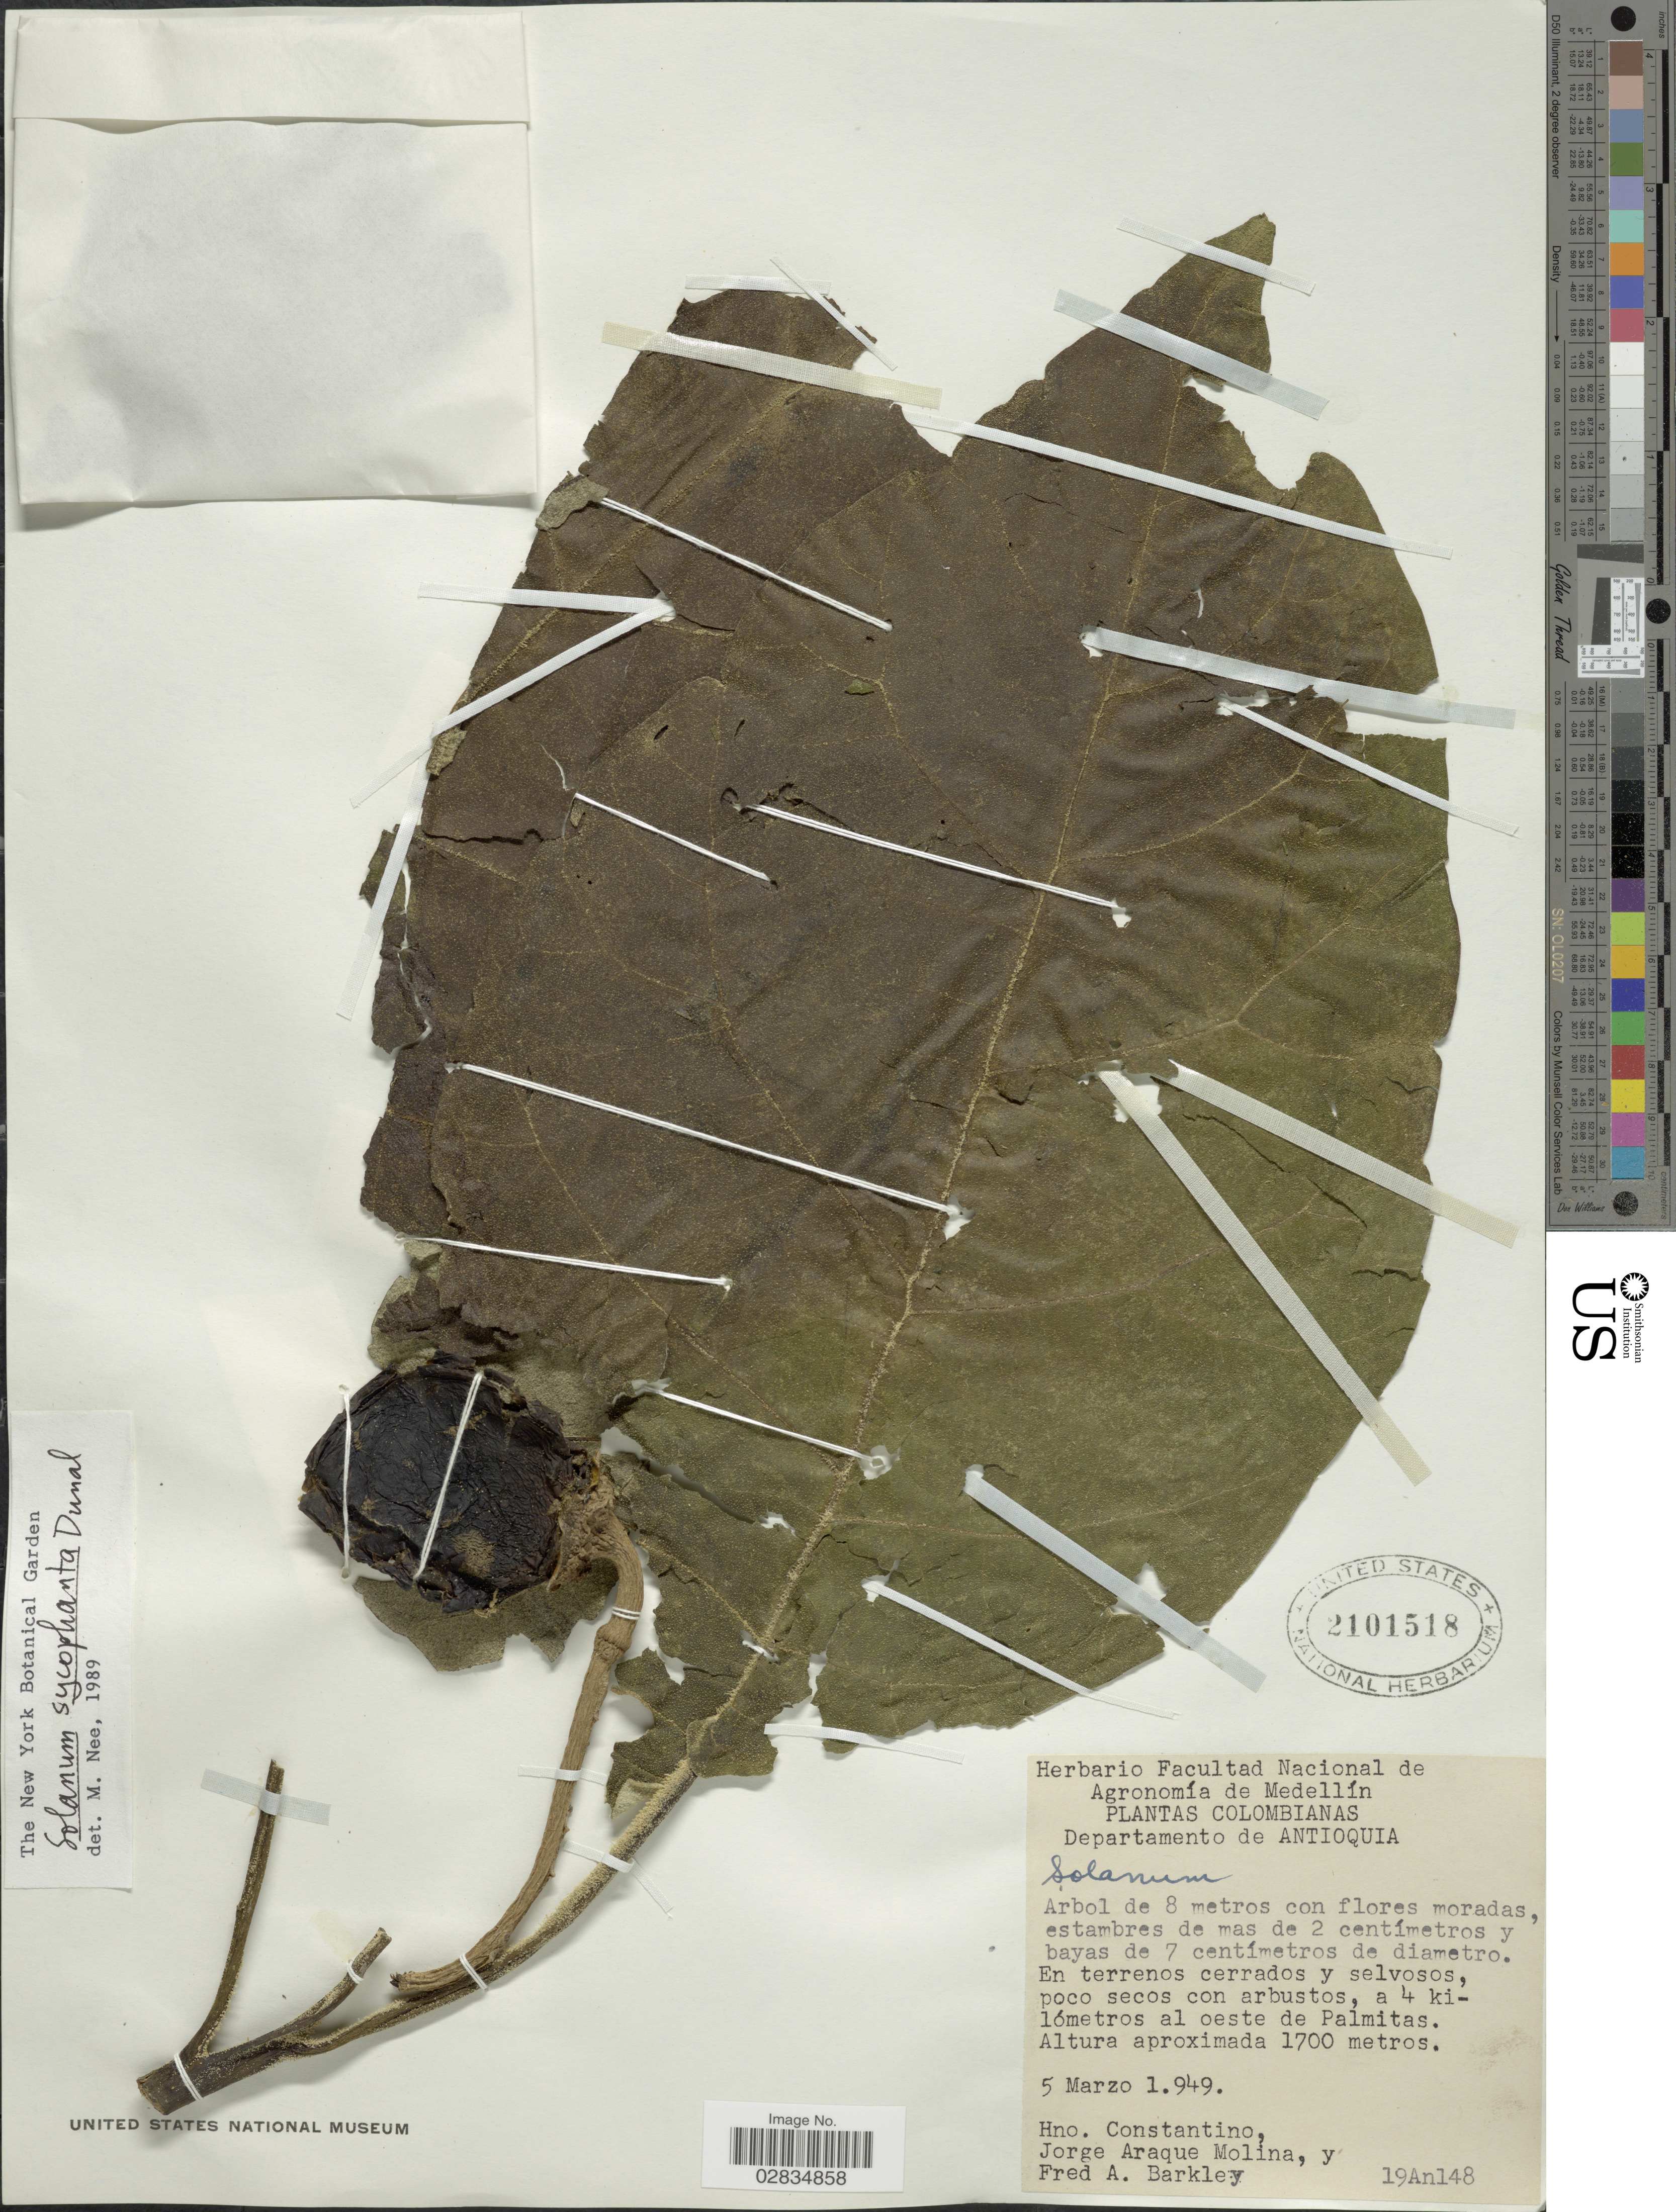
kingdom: Plantae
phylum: Tracheophyta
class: Magnoliopsida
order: Solanales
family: Solanaceae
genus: Solanum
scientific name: Solanum sycophanta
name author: Dunal in DC.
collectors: H. Constantino, J. A. Molina & F. A. Barkley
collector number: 19An148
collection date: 1949-03-05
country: Colombia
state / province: Antioquia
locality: Departamento de Antioquia, a 4 kilómetros al oeste de Palmitas.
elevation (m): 1700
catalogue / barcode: US 2101518